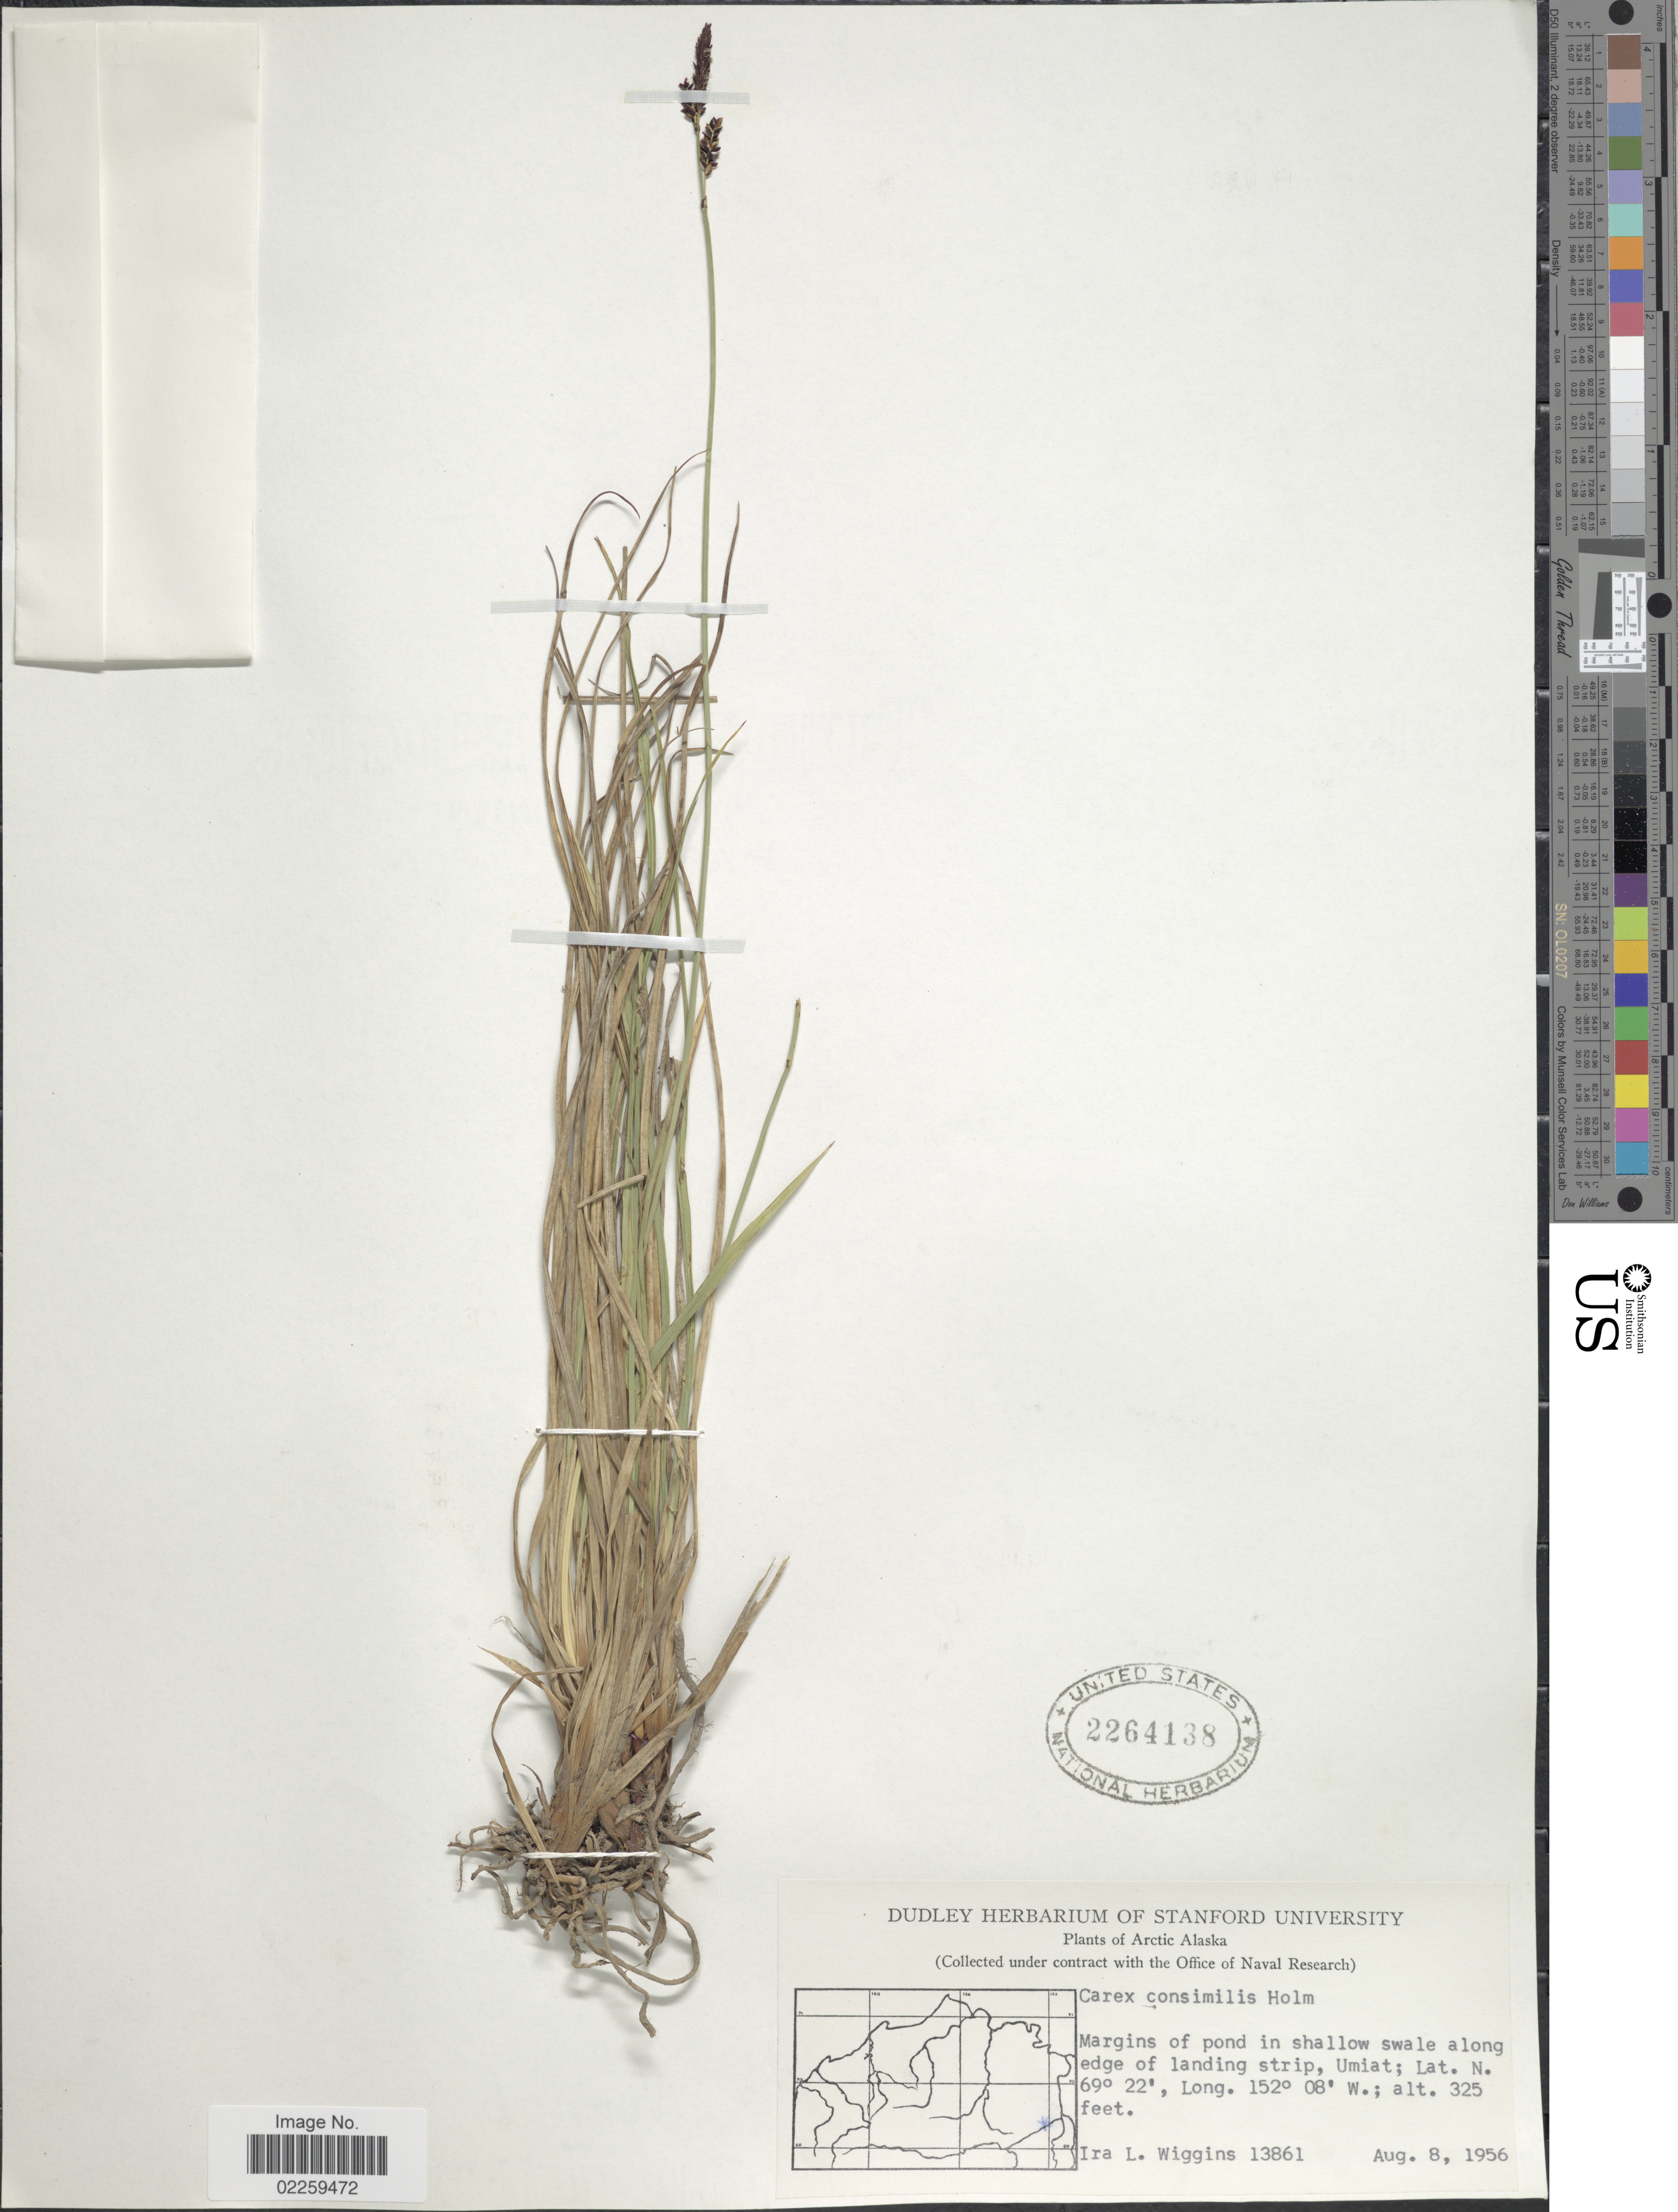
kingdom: Plantae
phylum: Tracheophyta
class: Liliopsida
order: Poales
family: Cyperaceae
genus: Carex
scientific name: Carex bigelowii subsp. lugens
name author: (Holm) T.V. Egorova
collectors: I. L. Wiggins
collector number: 13861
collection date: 1956-08-08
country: United States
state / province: Alaska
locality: Arctic Alaska, Margins of pond in shallow swale along edge of landing strip, Umiat.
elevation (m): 99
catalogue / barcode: US 2264138